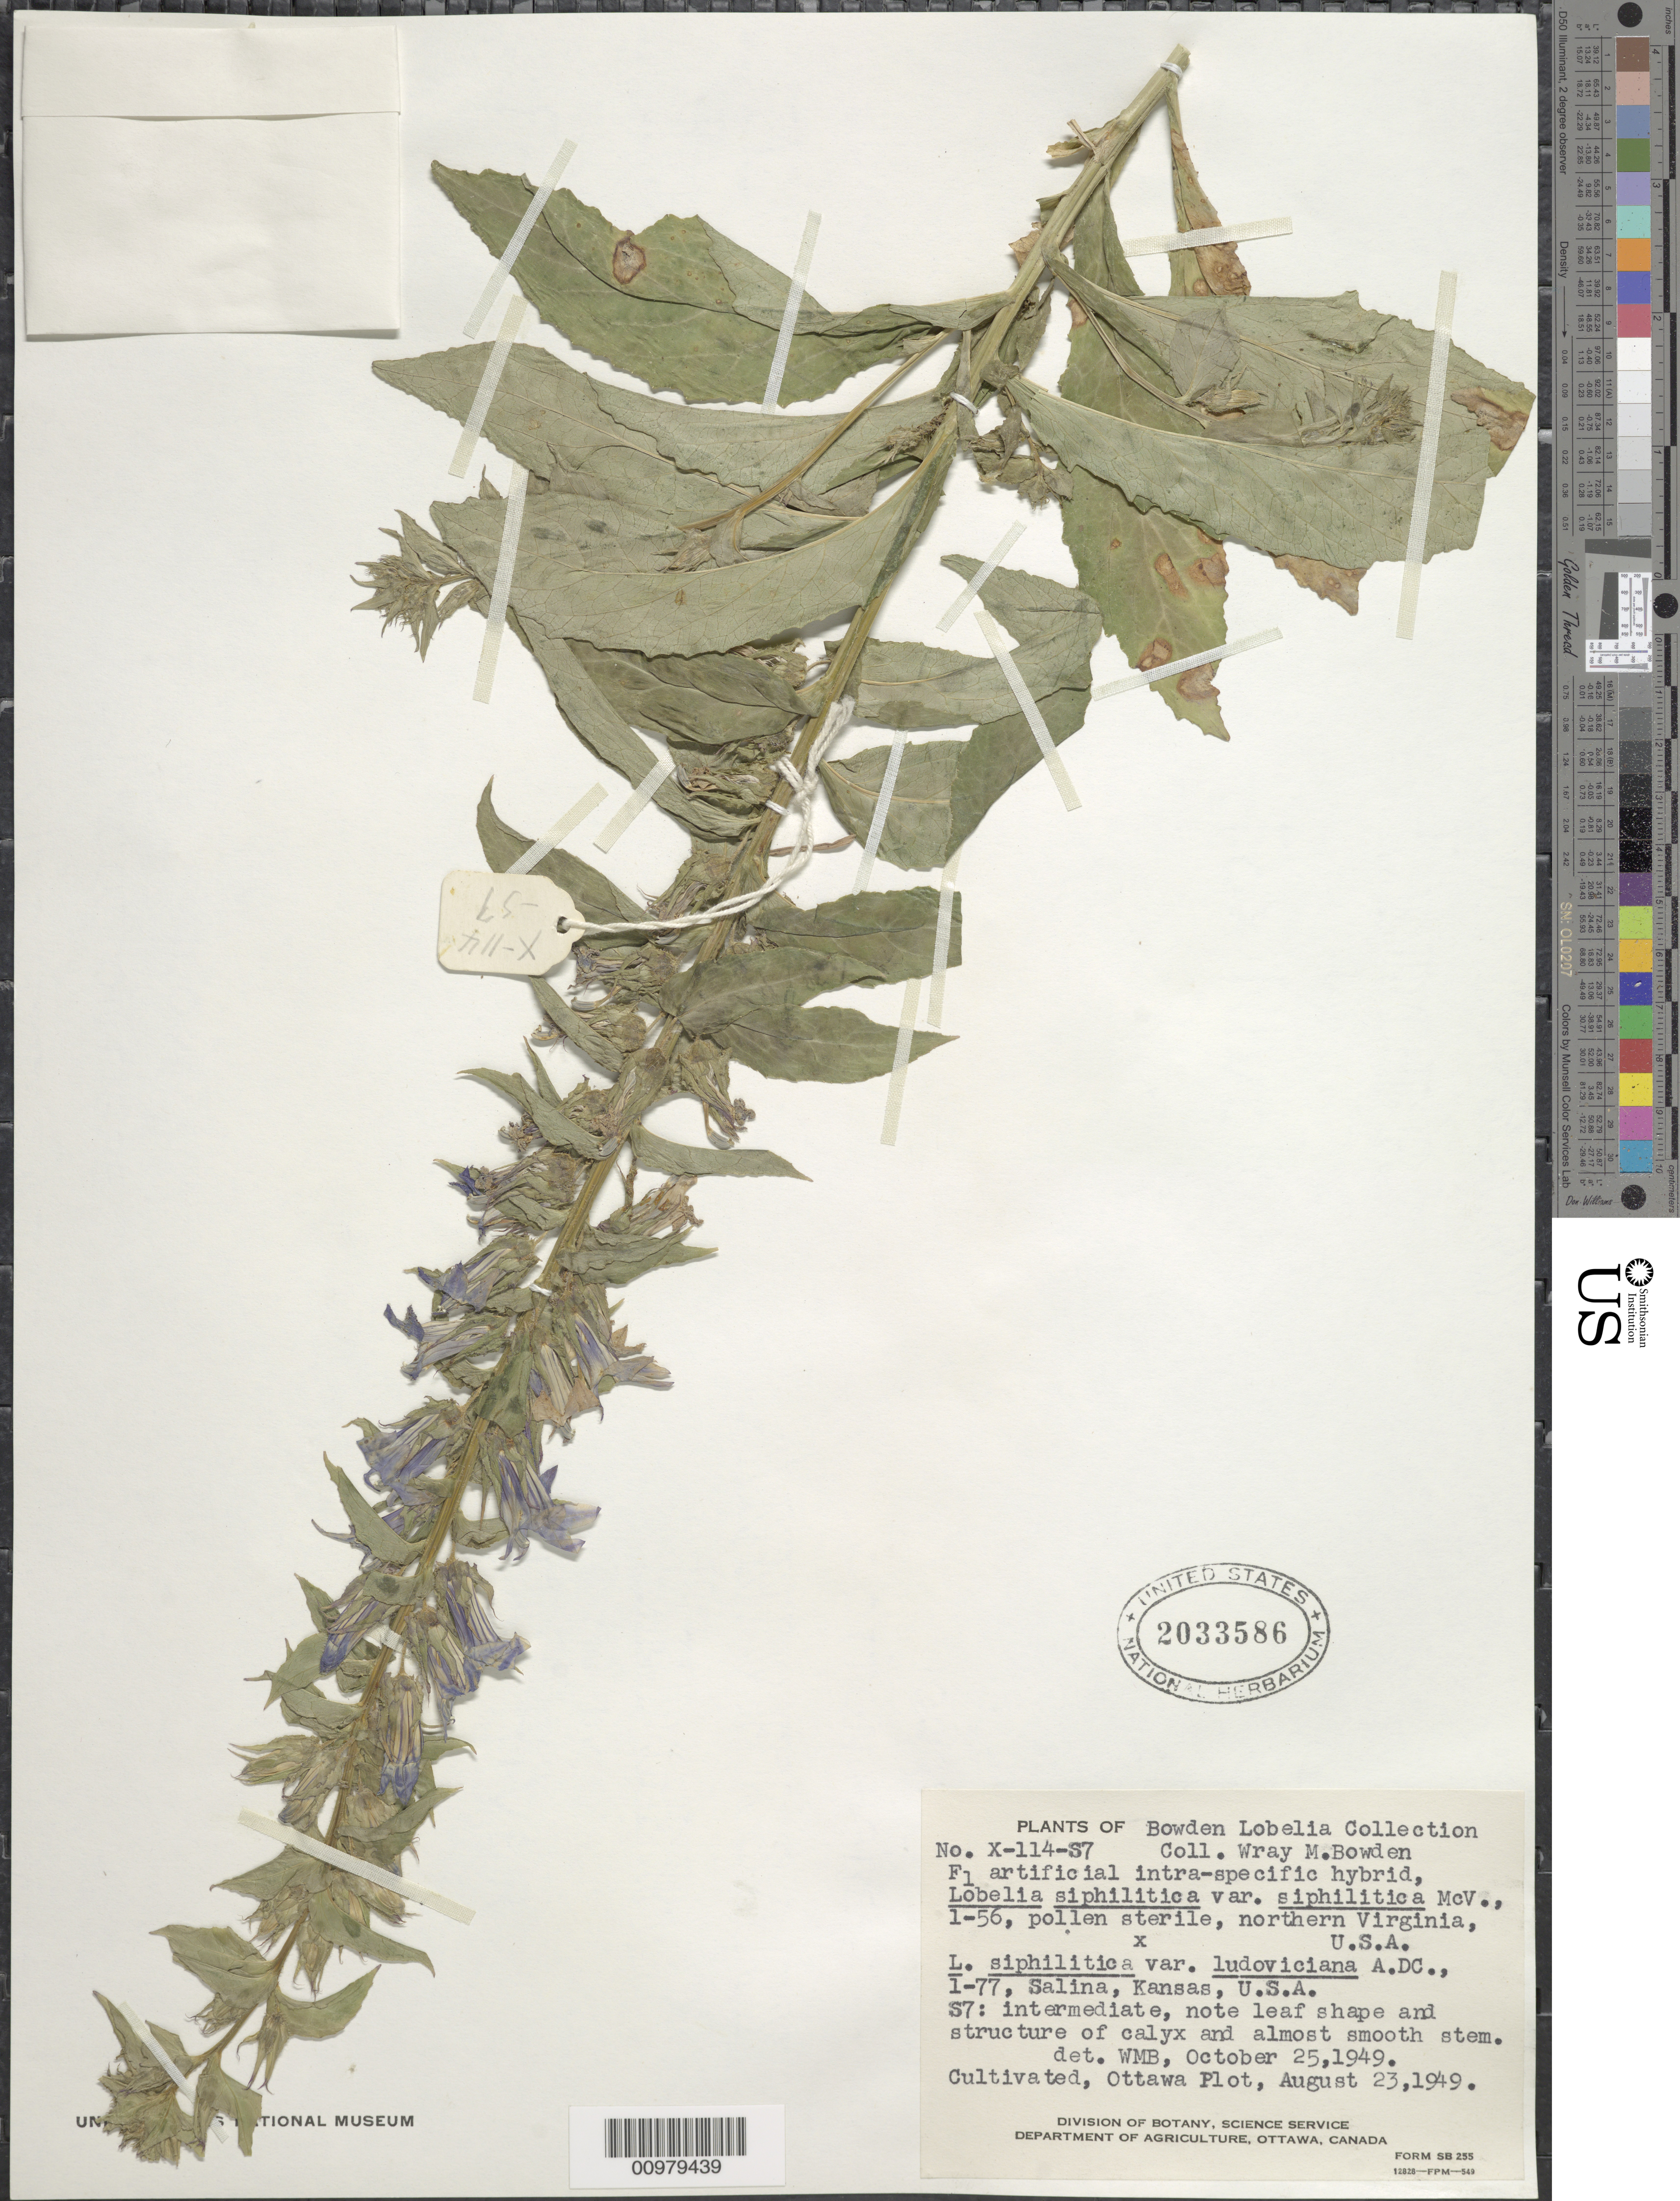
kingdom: Plantae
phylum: Tracheophyta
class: Magnoliopsida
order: Asterales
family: Campanulaceae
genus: Lobelia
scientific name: Lobelia siphilitica var. siphilitica x L. siphilitica var. ludoviciana A. DC.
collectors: W. M. Bowden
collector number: X-114-S7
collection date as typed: Aug. 23, 1949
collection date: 1949-08-23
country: Canada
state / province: Ontario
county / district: Ottawa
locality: Ottawa Plot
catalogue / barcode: US 2033586